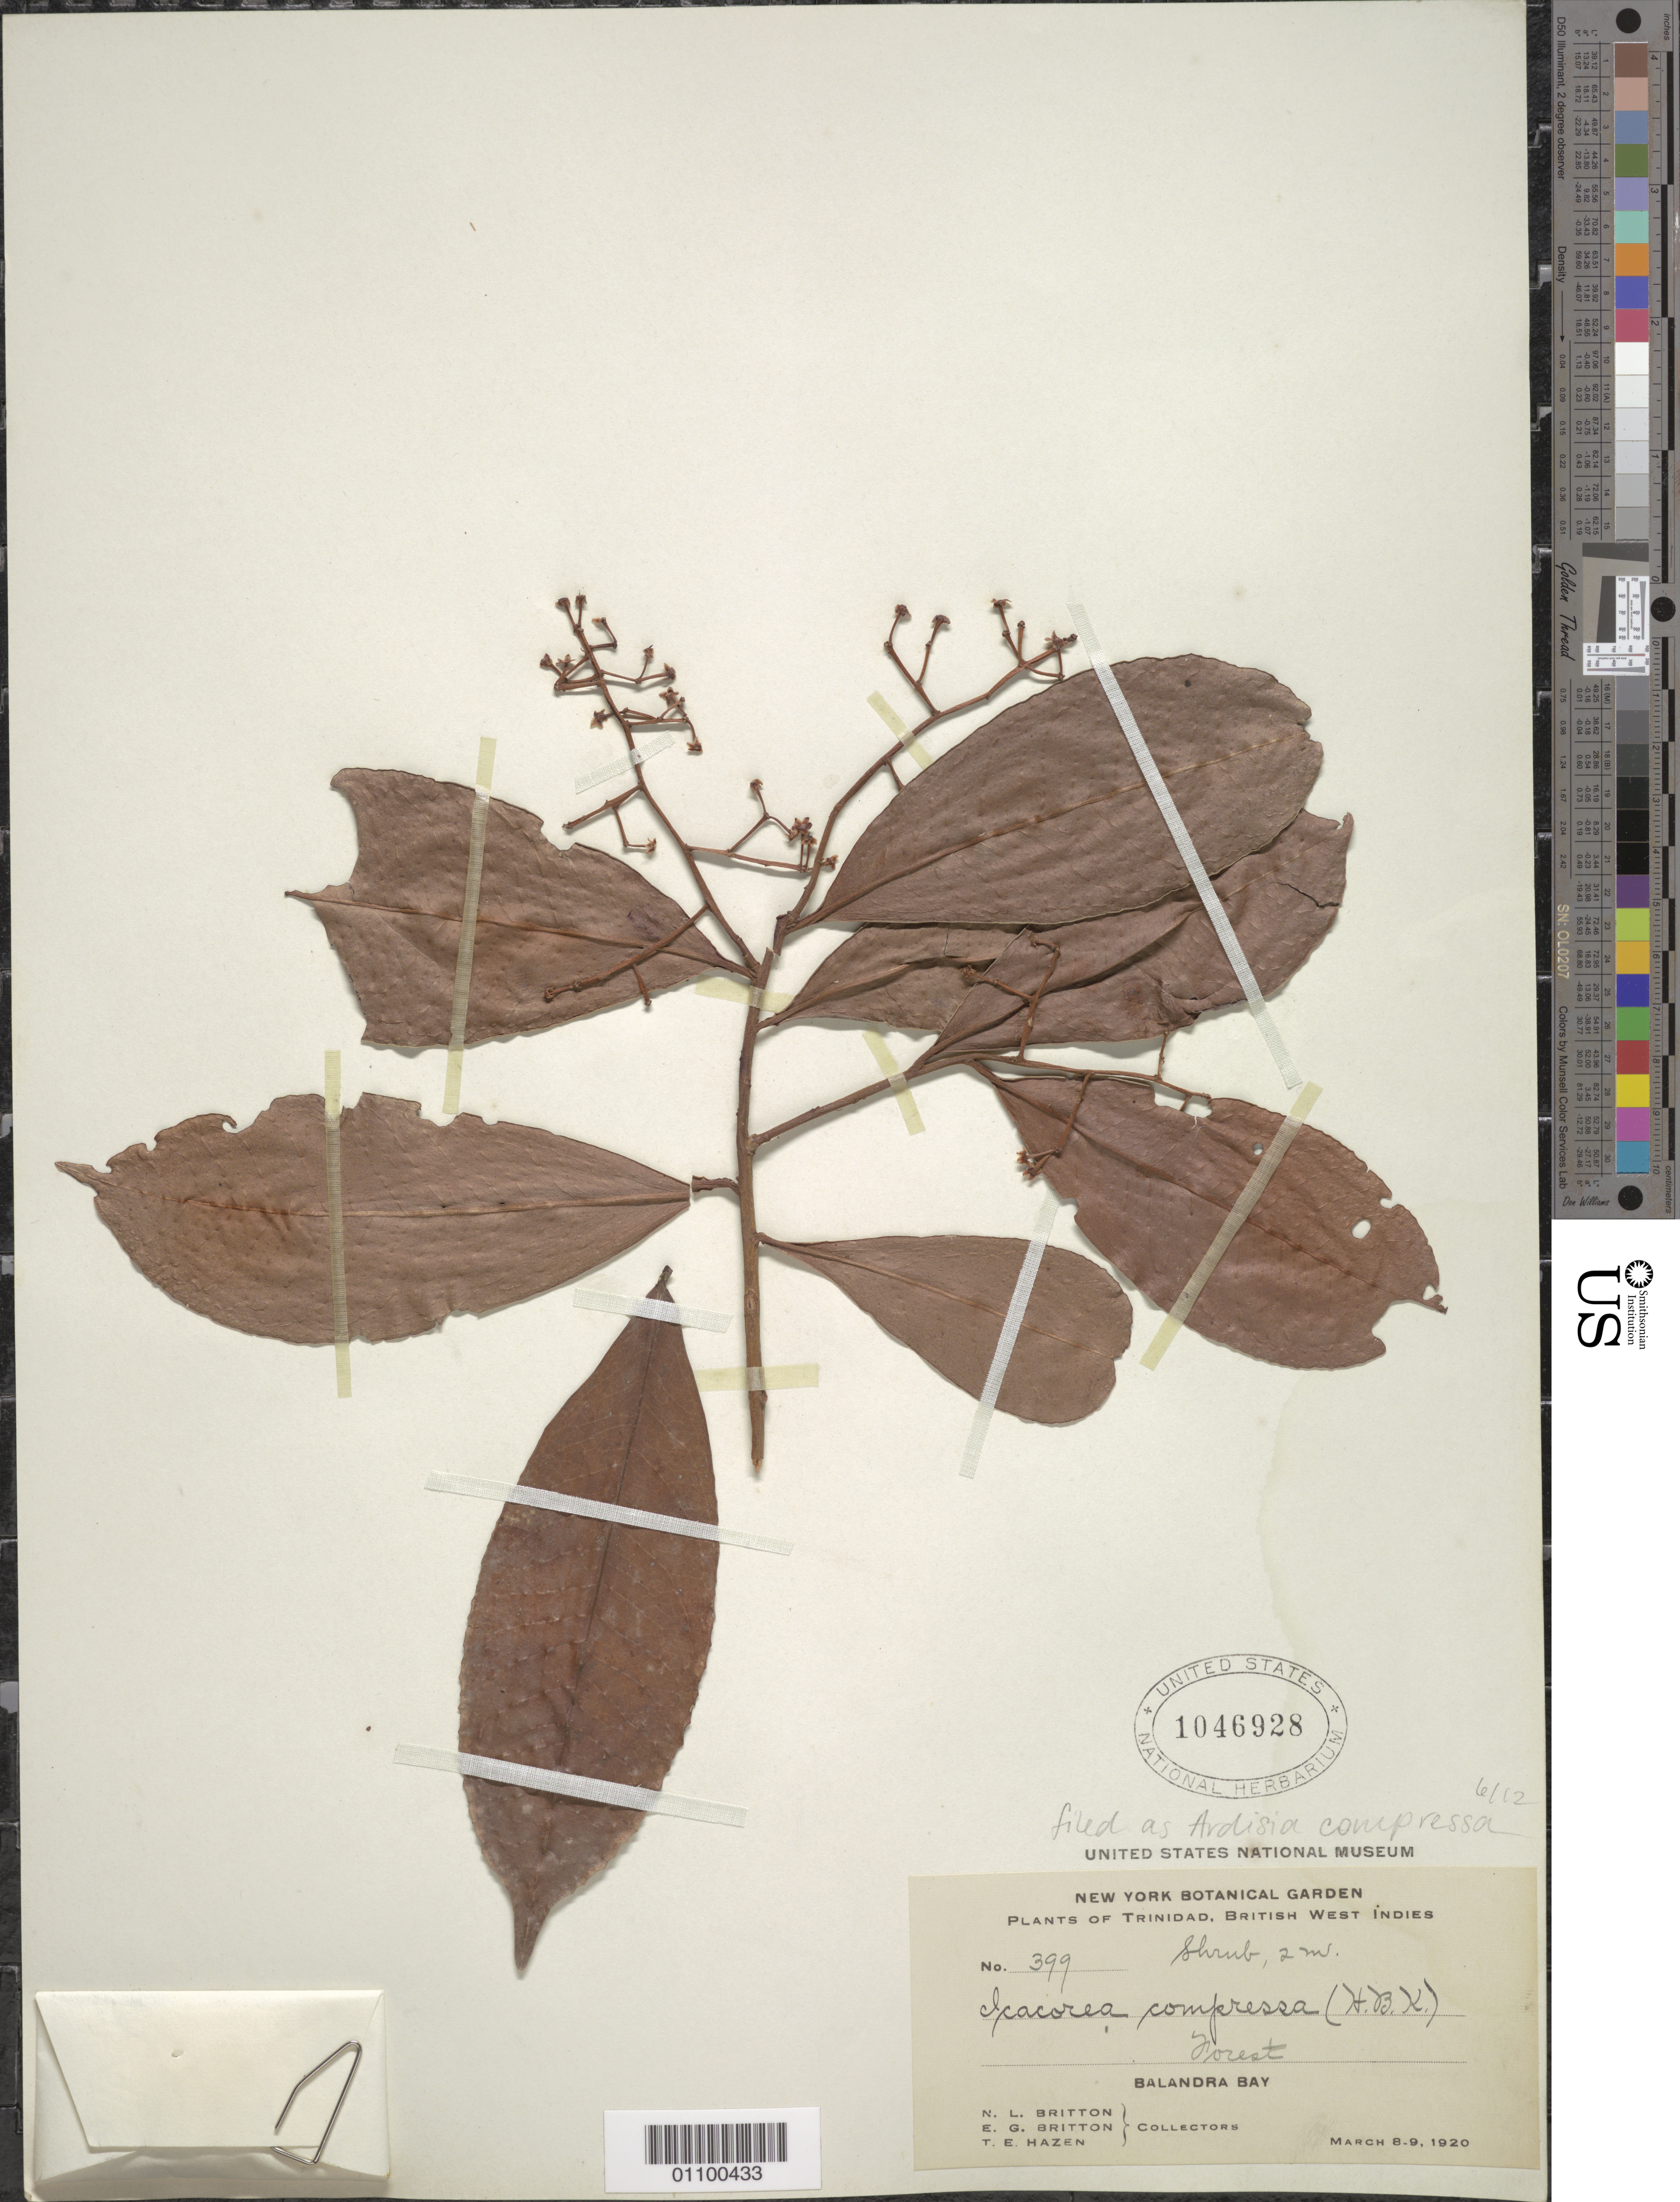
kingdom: Plantae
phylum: Tracheophyta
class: Magnoliopsida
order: Ericales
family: Primulaceae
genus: Ardisia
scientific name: Ardisia compressa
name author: Kunth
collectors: N. Britton, E. G. Britton & T. E. Hazen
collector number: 399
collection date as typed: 08 Mar 1920 to 09 Mar 1920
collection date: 1920-03-08/1920-03-09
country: Trinidad and Tobago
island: Trinidad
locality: Balandra Bay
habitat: forest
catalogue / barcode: US 1046928